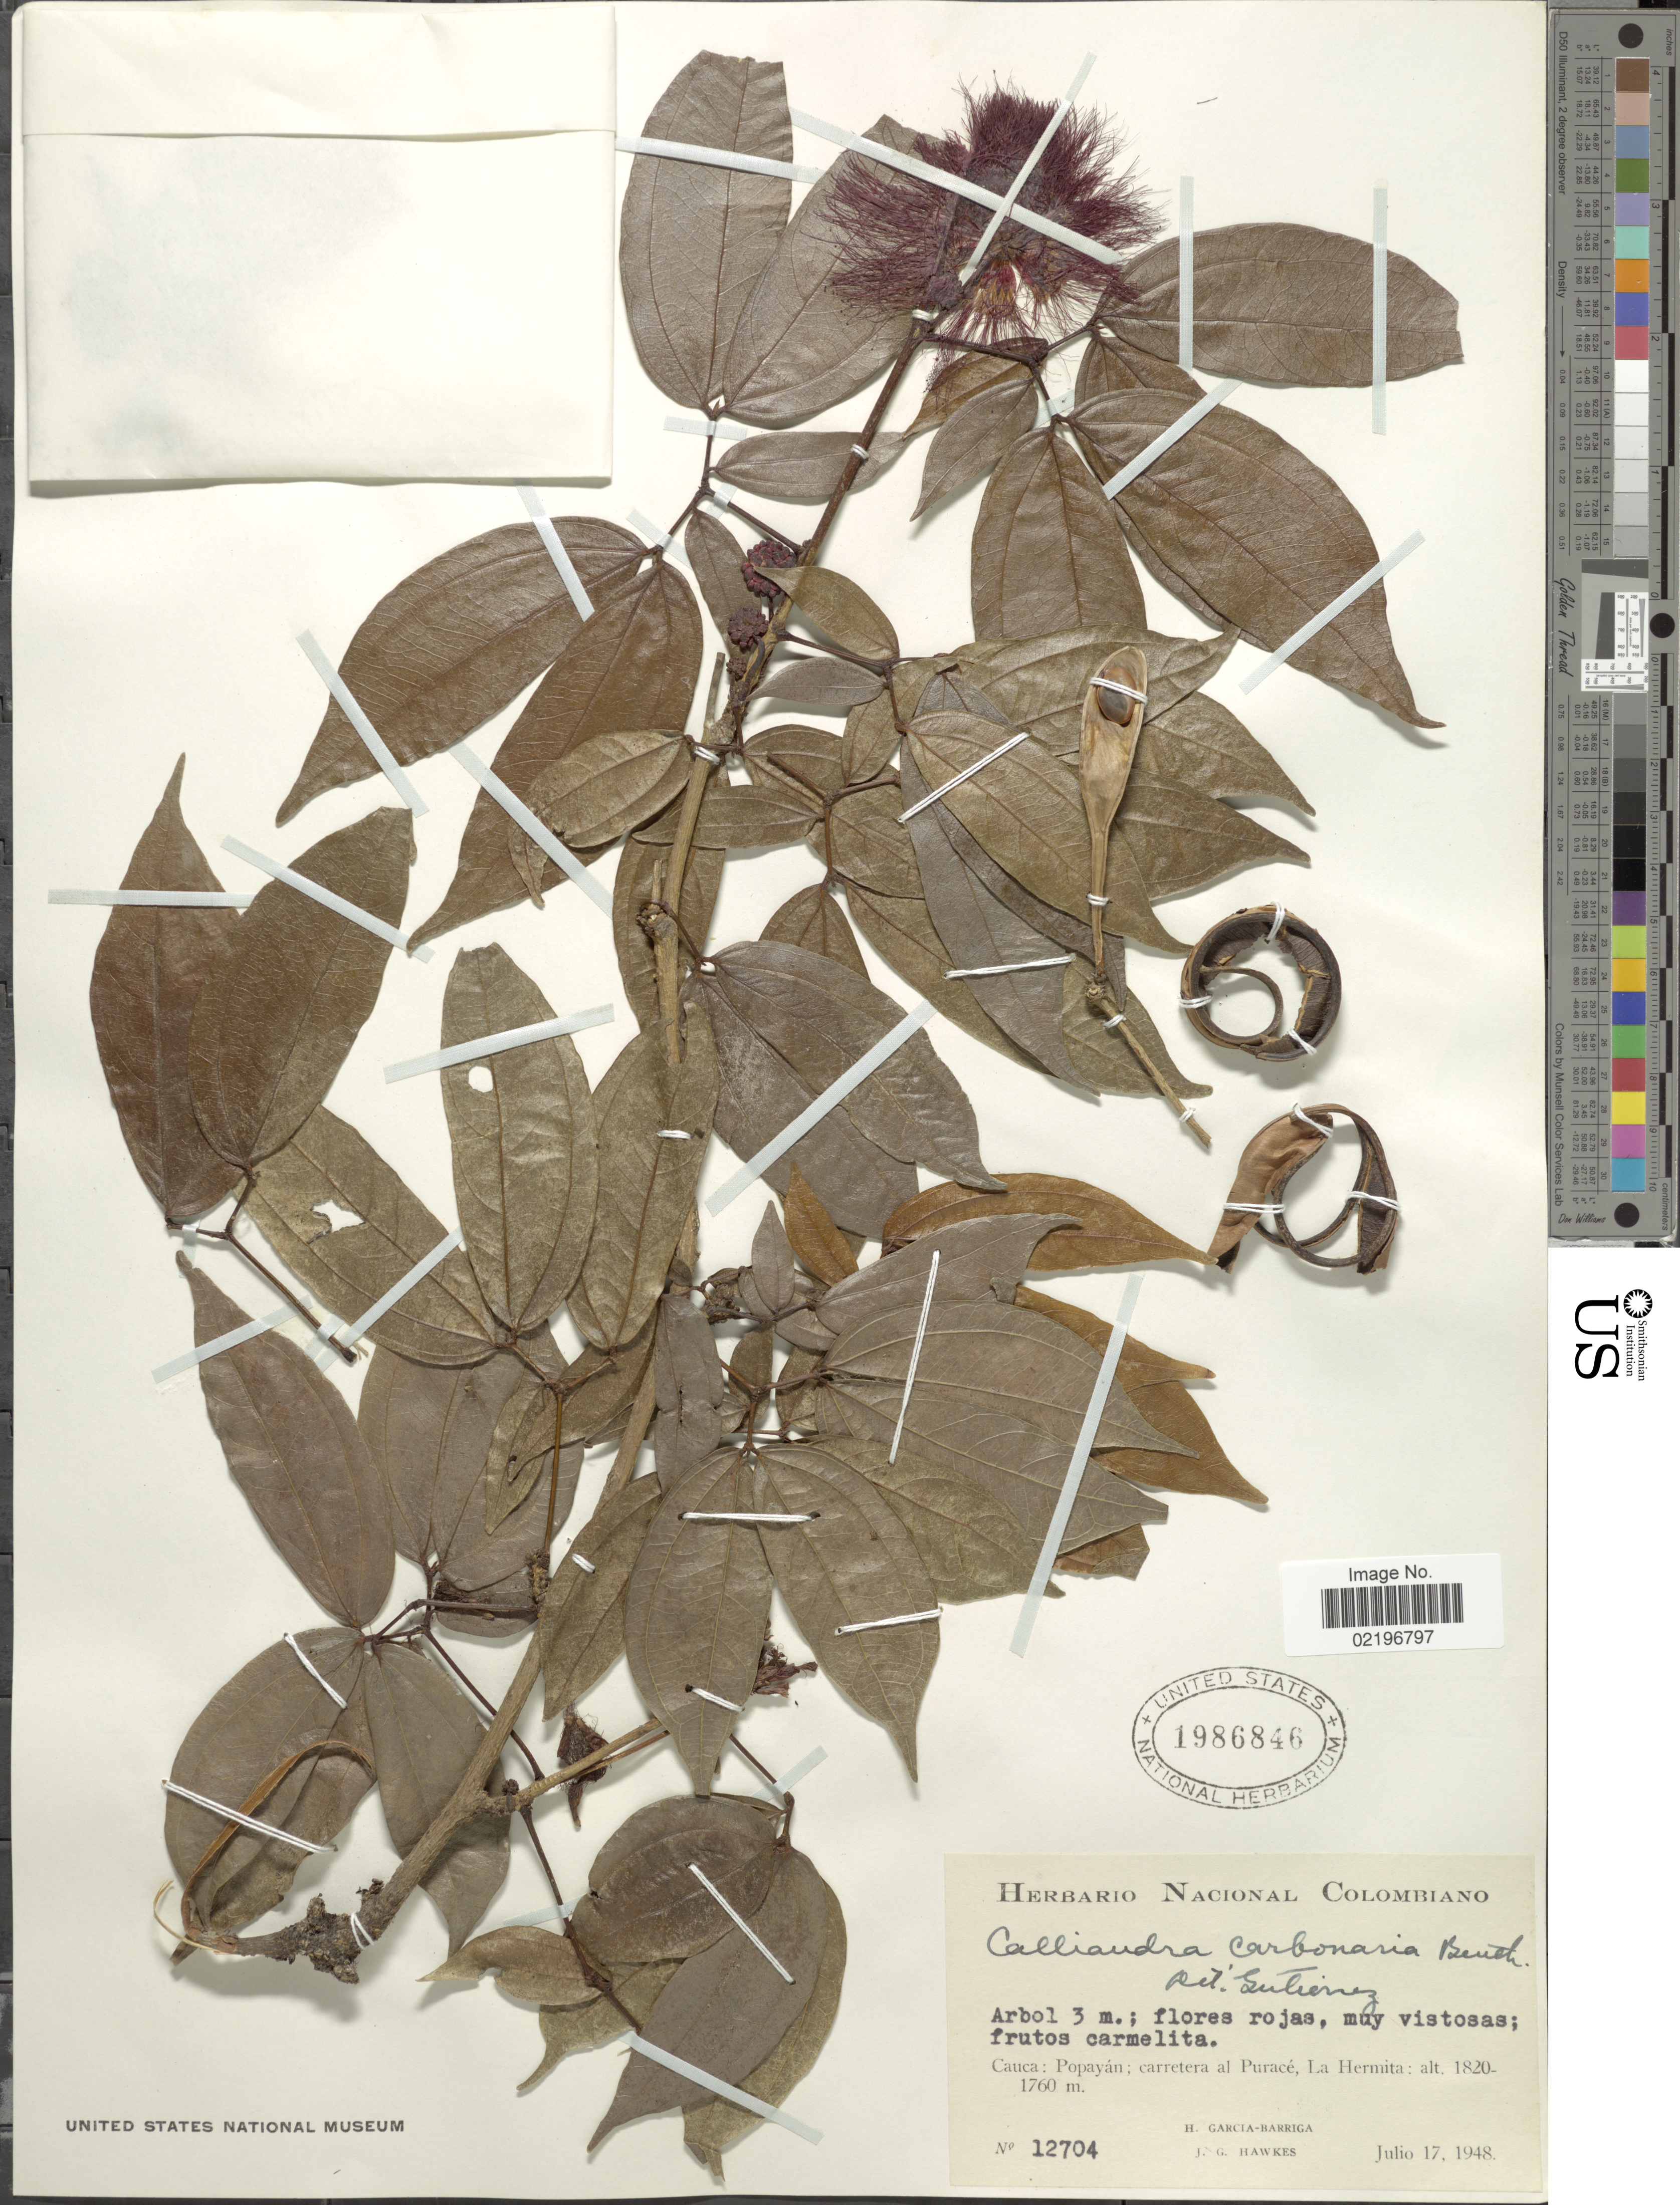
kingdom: Plantae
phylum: Tracheophyta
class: Magnoliopsida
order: Fabales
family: Fabaceae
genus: Calliandra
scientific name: Calliandra trinervia var. carbonaria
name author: (Benth.) Barneby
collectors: H. García Barriga & J. Hawkes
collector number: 12704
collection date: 1948-07-17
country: Colombia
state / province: Cauca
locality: Popayan; carretera al Purace, la Hermita.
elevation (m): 1760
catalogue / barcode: US 1986846